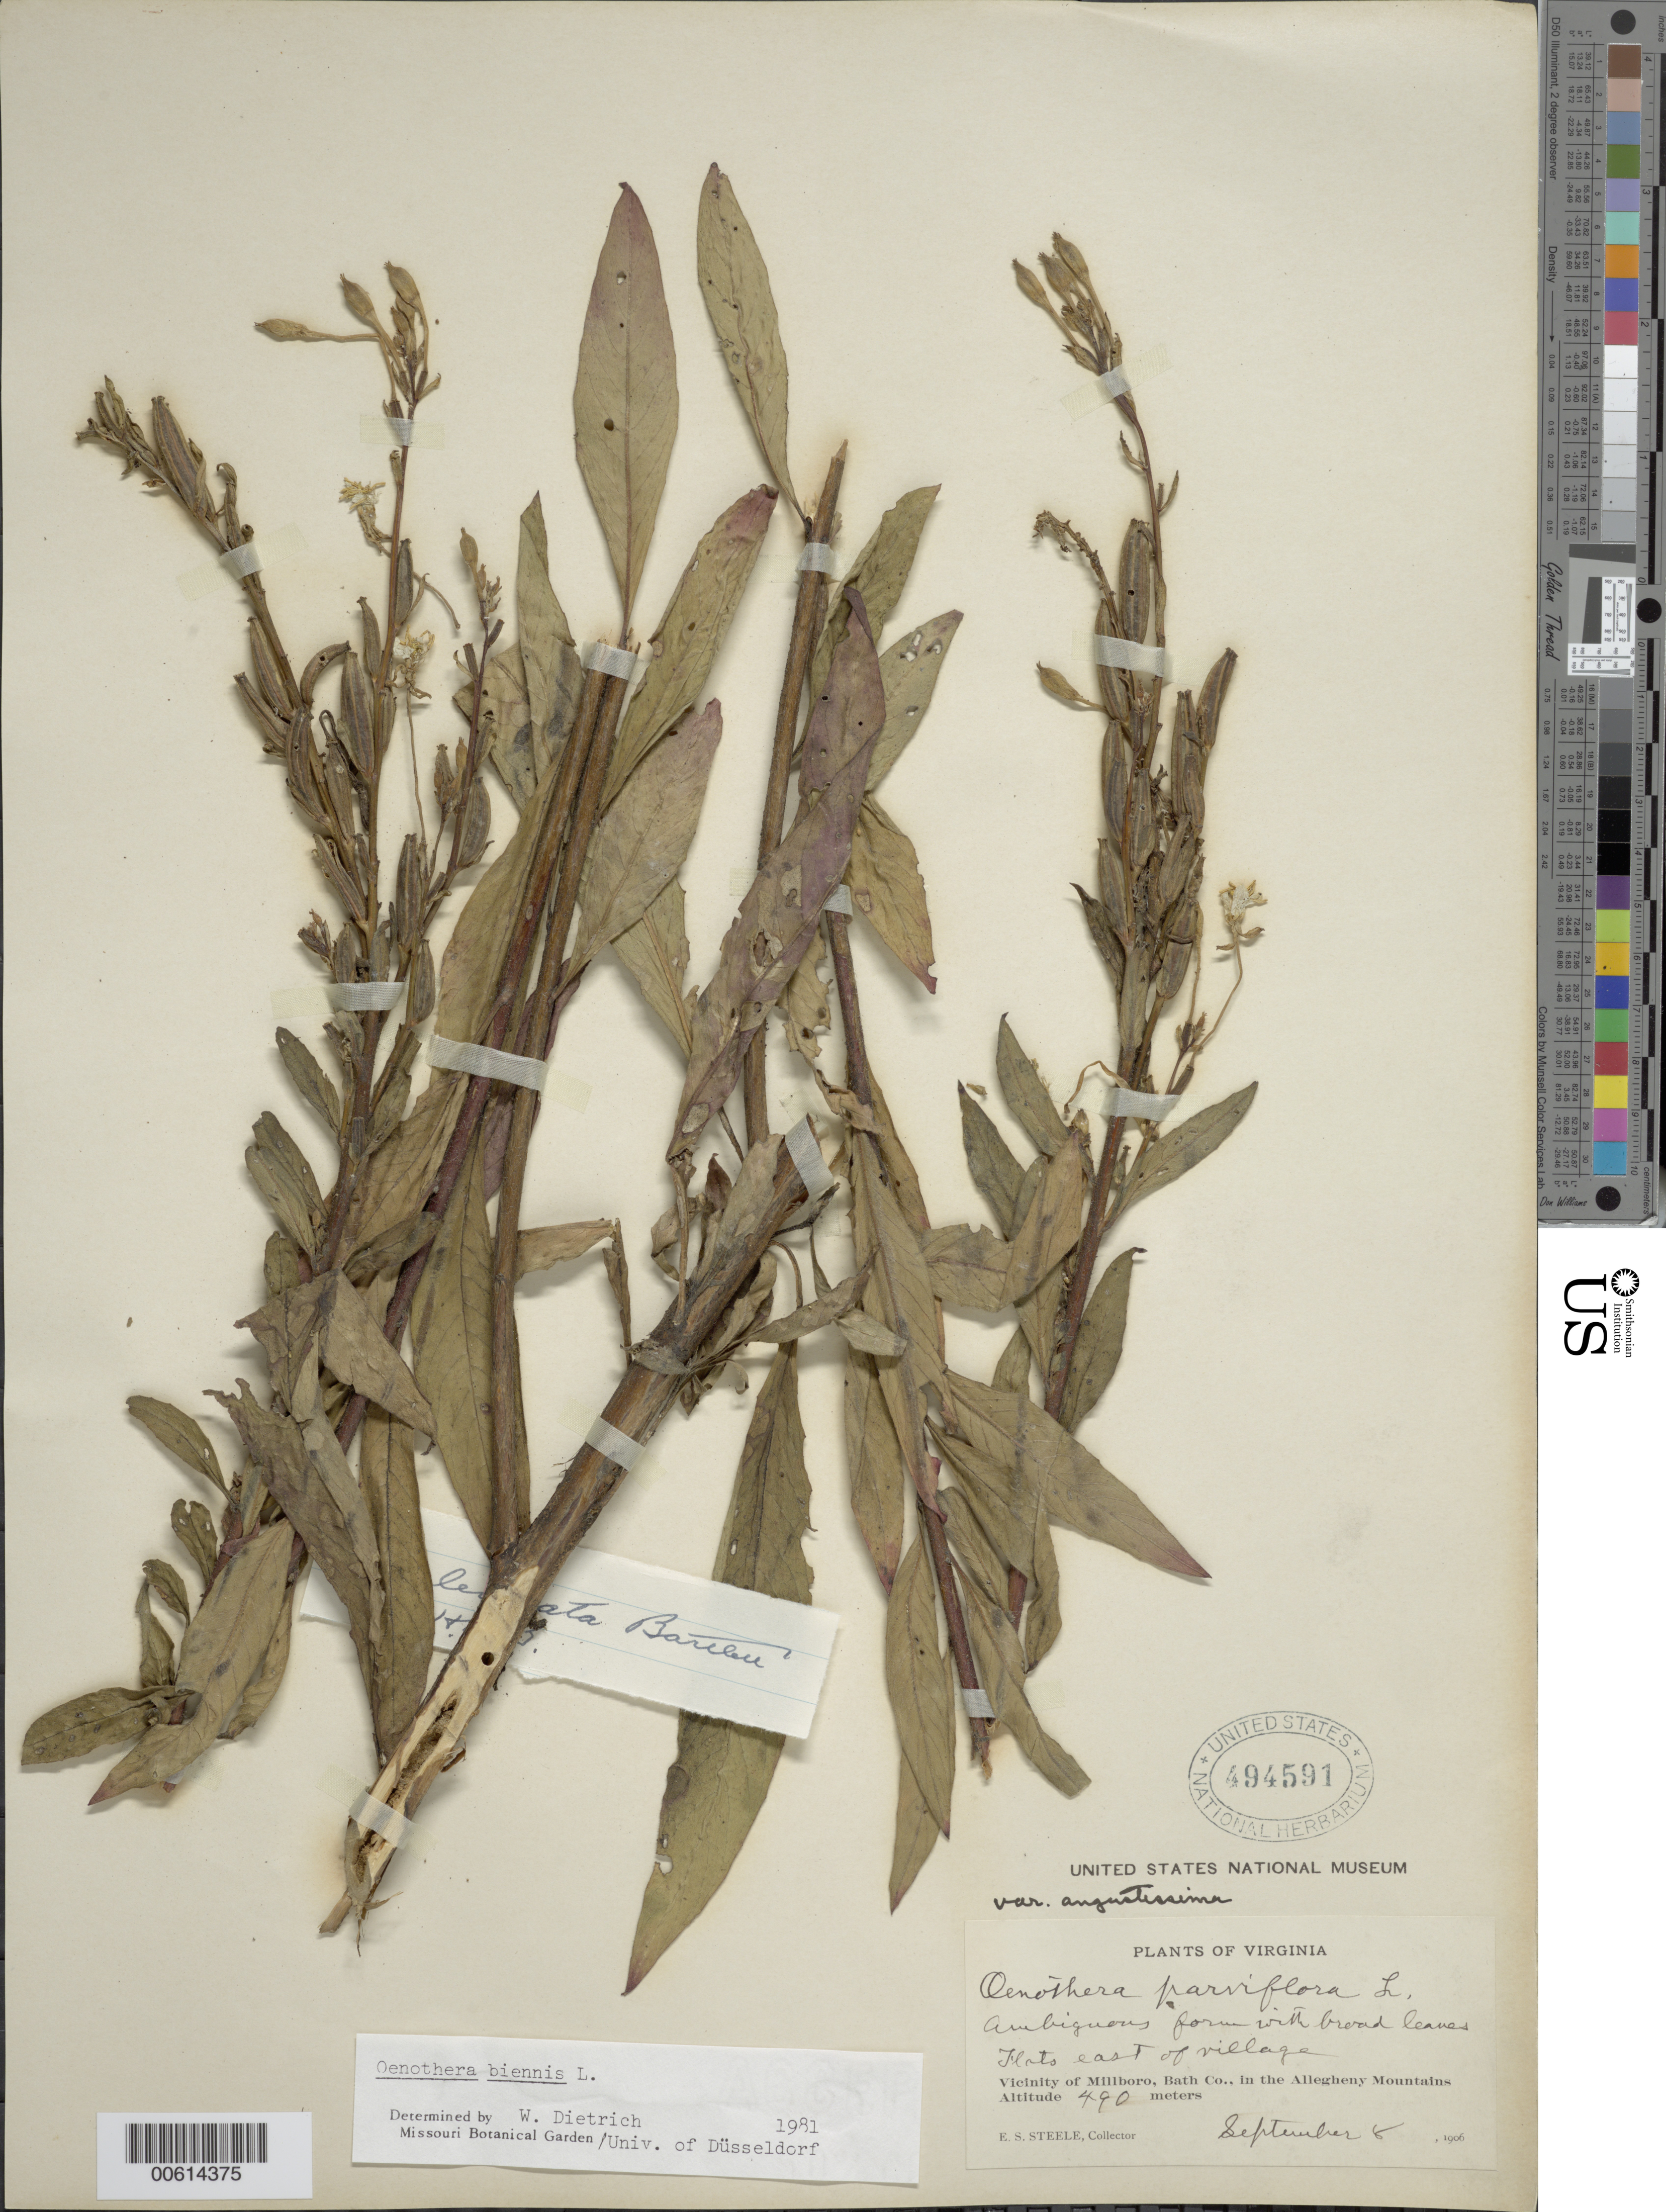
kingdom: Plantae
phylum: Tracheophyta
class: Magnoliopsida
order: Myrtales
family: Onagraceae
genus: Oenothera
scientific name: Oenothera biennis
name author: L.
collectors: E. Steele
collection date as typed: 08 Sep 1906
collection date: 1906-09-08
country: United States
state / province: Virginia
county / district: Bath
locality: Millboro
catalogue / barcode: US 494591